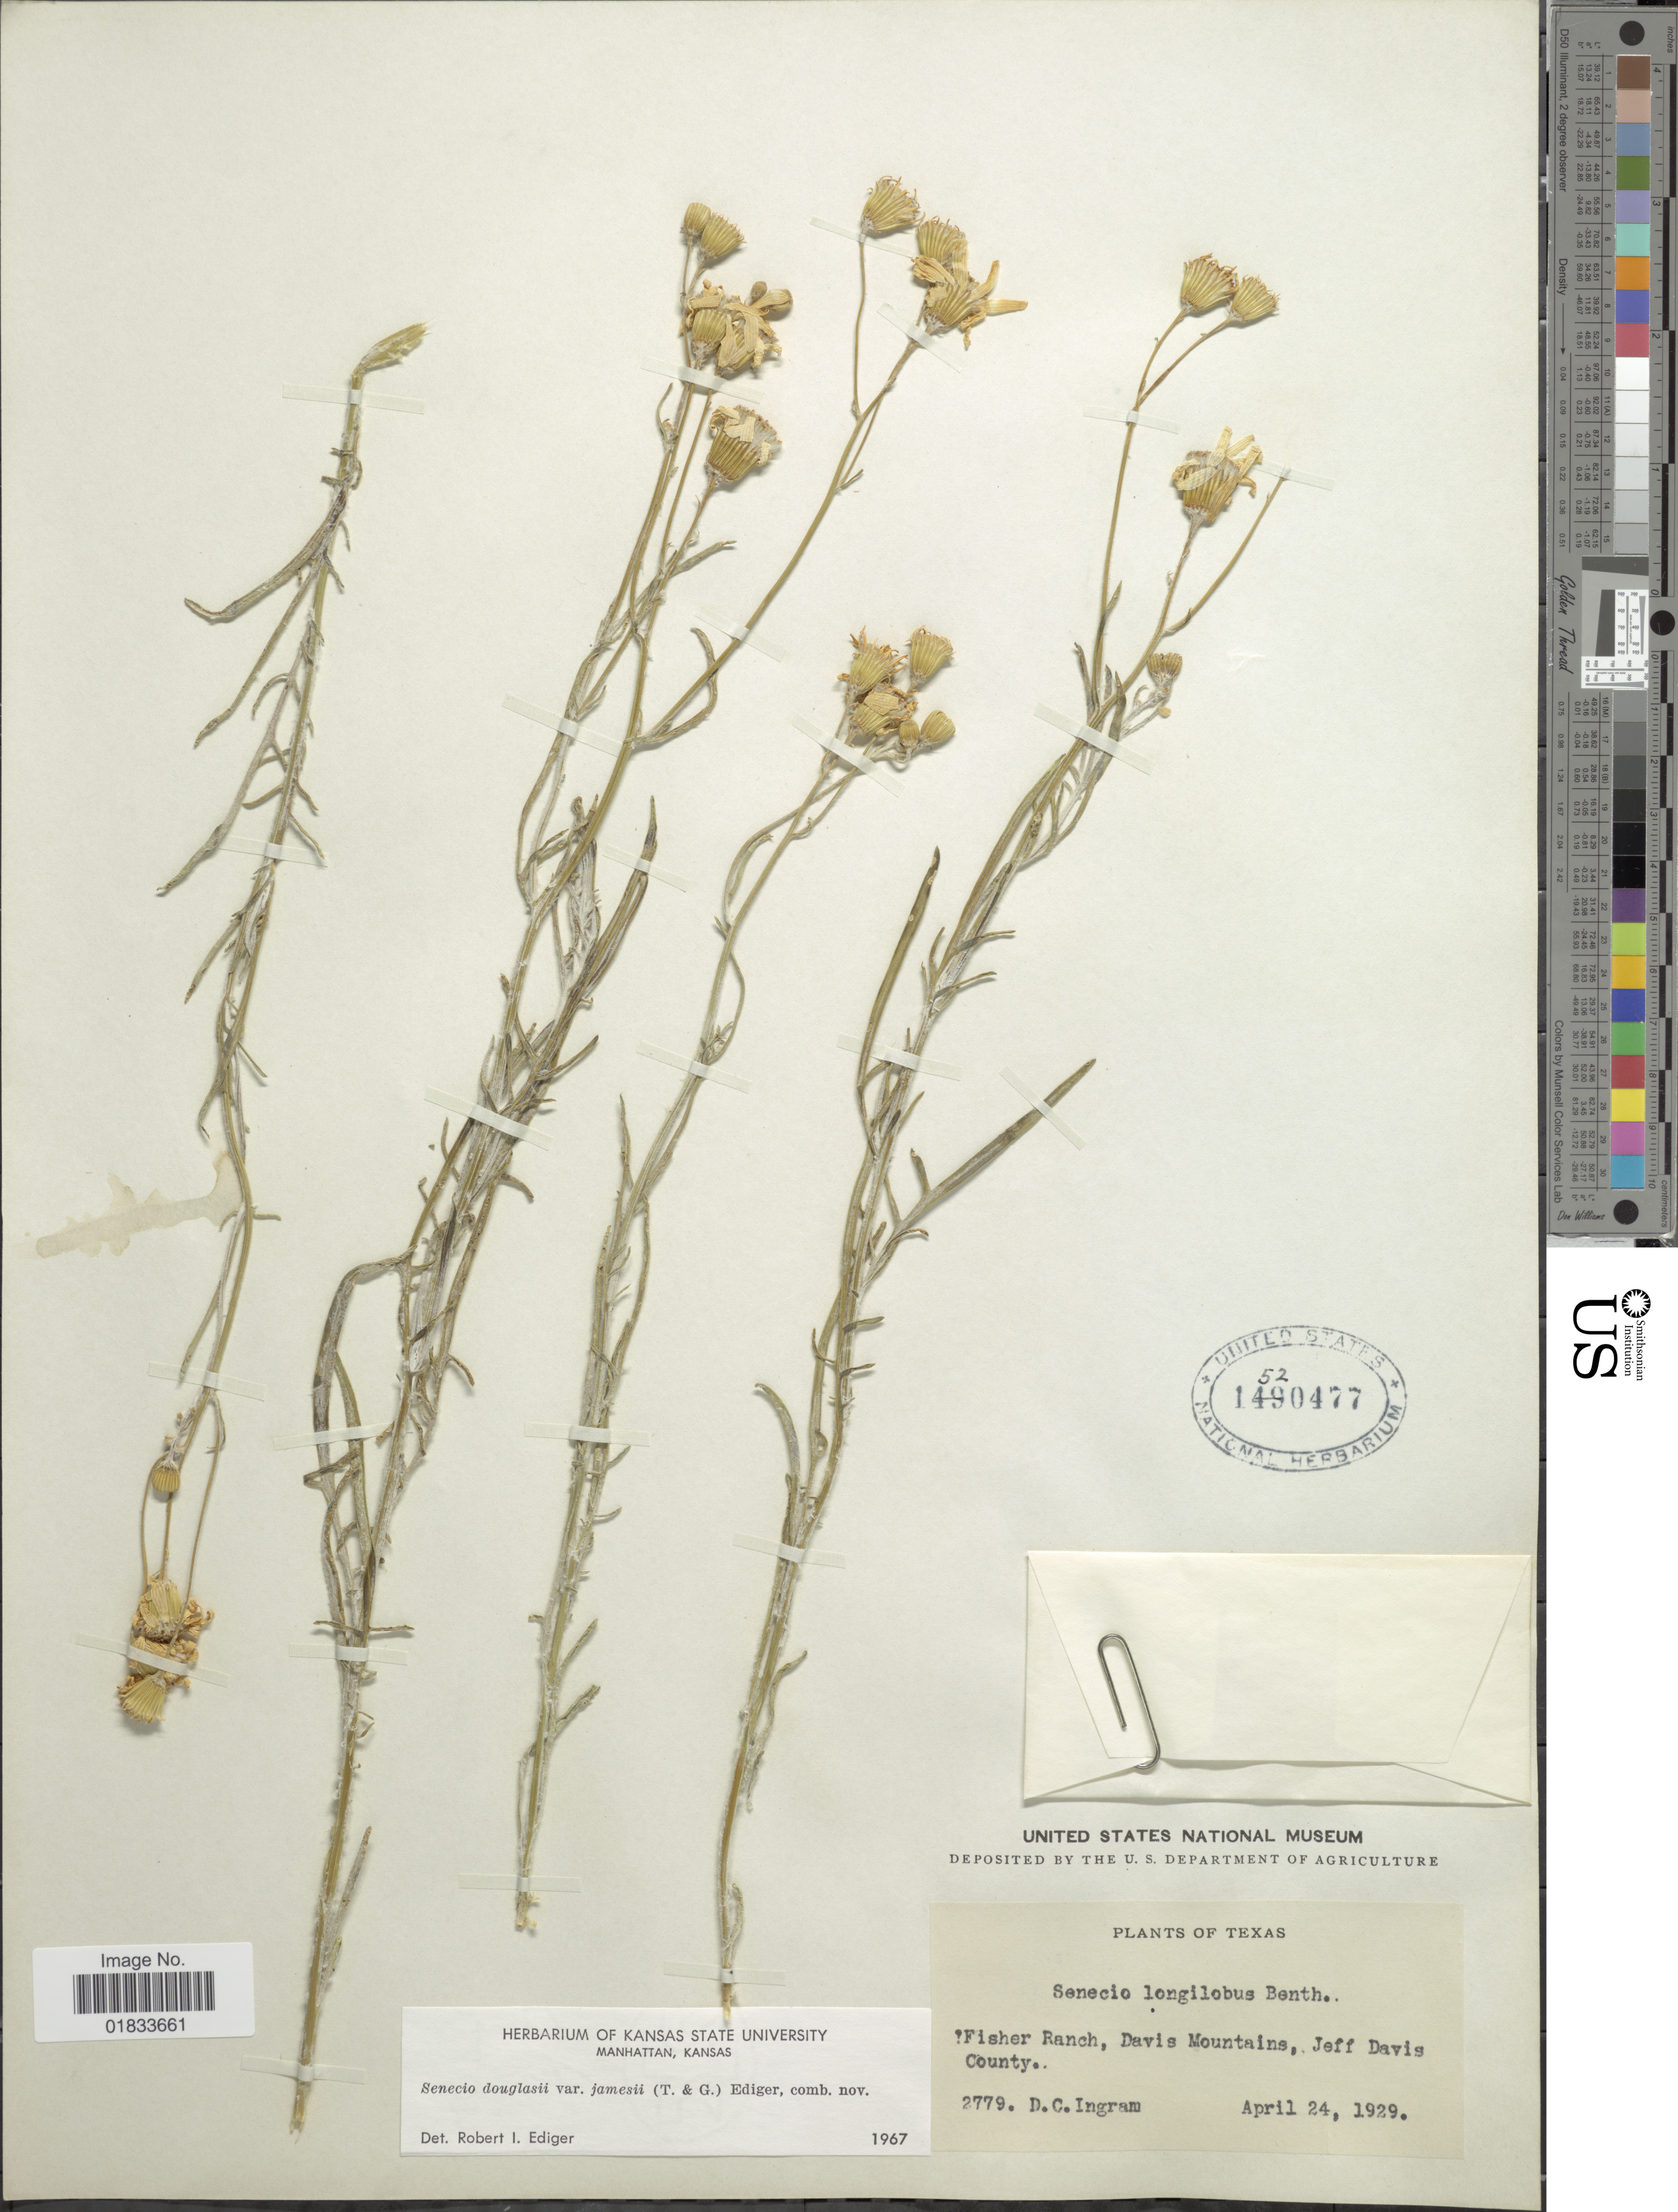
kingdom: Plantae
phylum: Tracheophyta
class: Magnoliopsida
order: Asterales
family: Asteraceae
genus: Senecio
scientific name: Senecio flaccidus var. flaccidus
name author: Less.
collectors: D. C. Ingram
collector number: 2779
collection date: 1929-04-24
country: United States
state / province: Texas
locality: Fisher Ranch, Davis Mountains, Jeff Davis County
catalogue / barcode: US 1520477